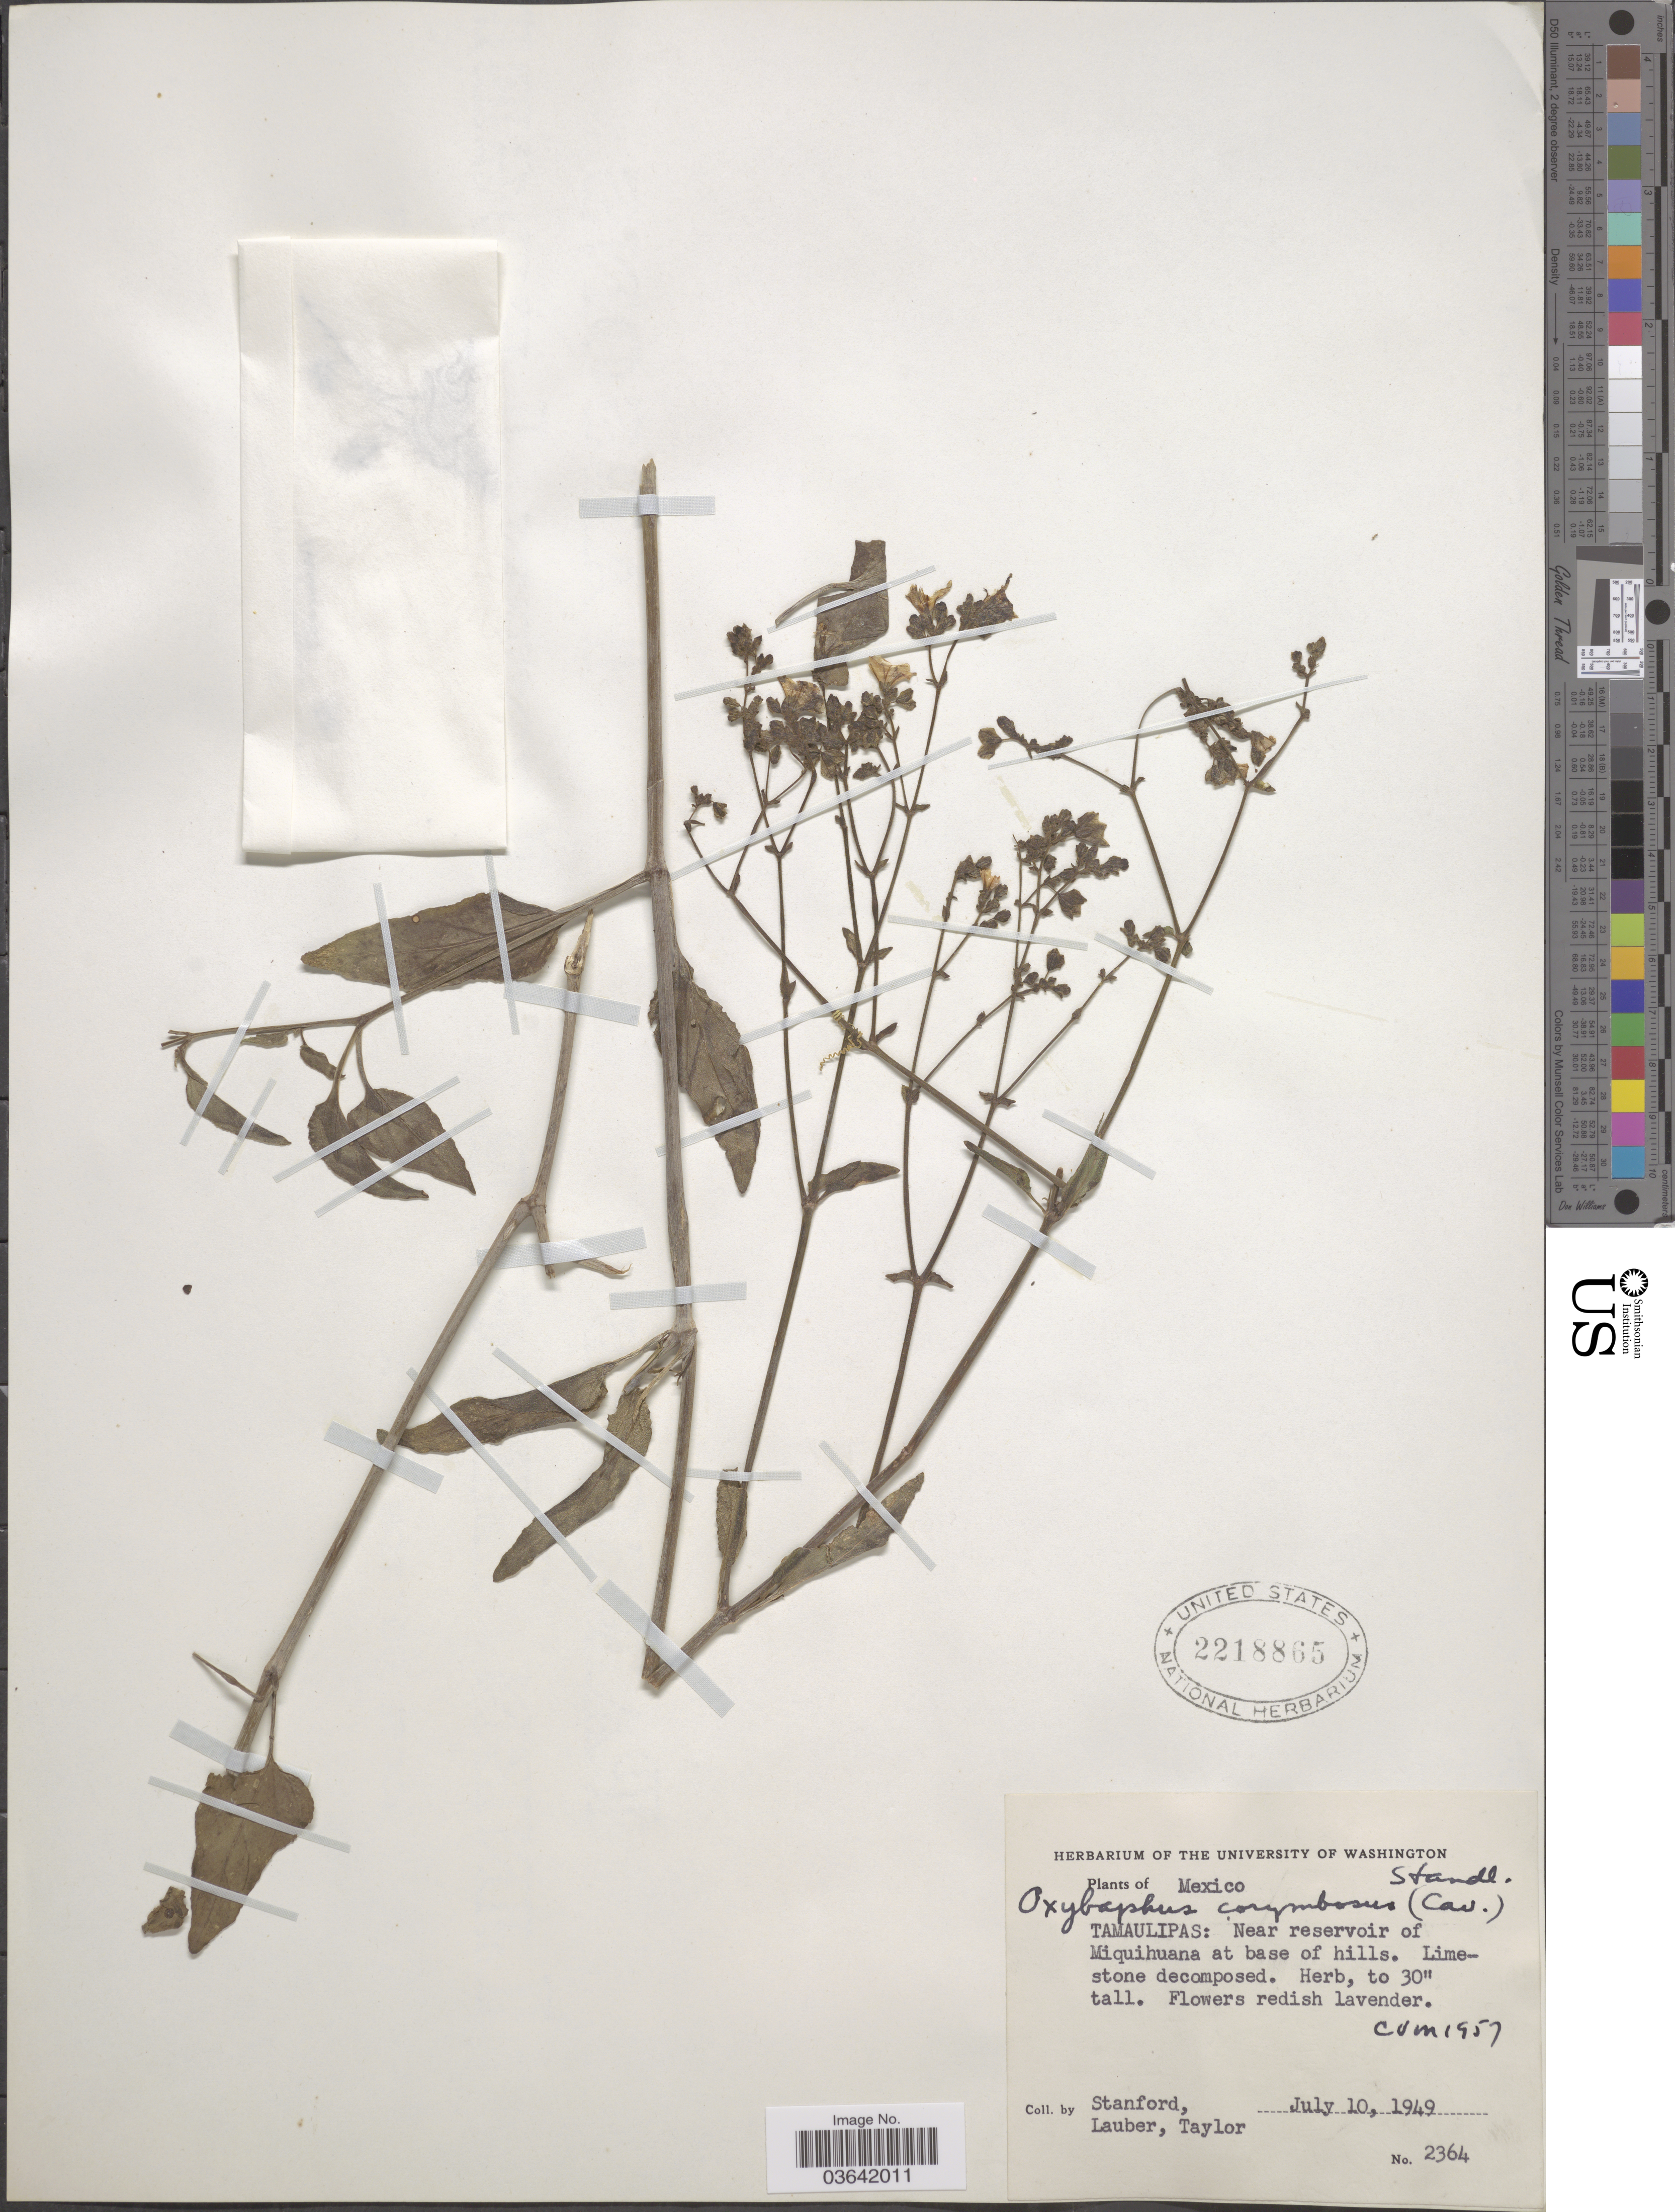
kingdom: Plantae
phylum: Tracheophyta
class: Magnoliopsida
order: Caryophyllales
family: Nyctaginaceae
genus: Mirabilis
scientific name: Mirabilis glabrifolia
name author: (Ort.) I.M. Johnst.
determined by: Strong, Mark T., (BOT), Smithsonian Institution - National Museum of Natural History (UNITED STATES)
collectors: -. Stanford, Lauber, -- & -- Taylor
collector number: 2364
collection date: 1949-07-10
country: Mexico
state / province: Tamaulipas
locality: Near reservoir of Miquihuana at base of hills.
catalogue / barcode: US 2218865